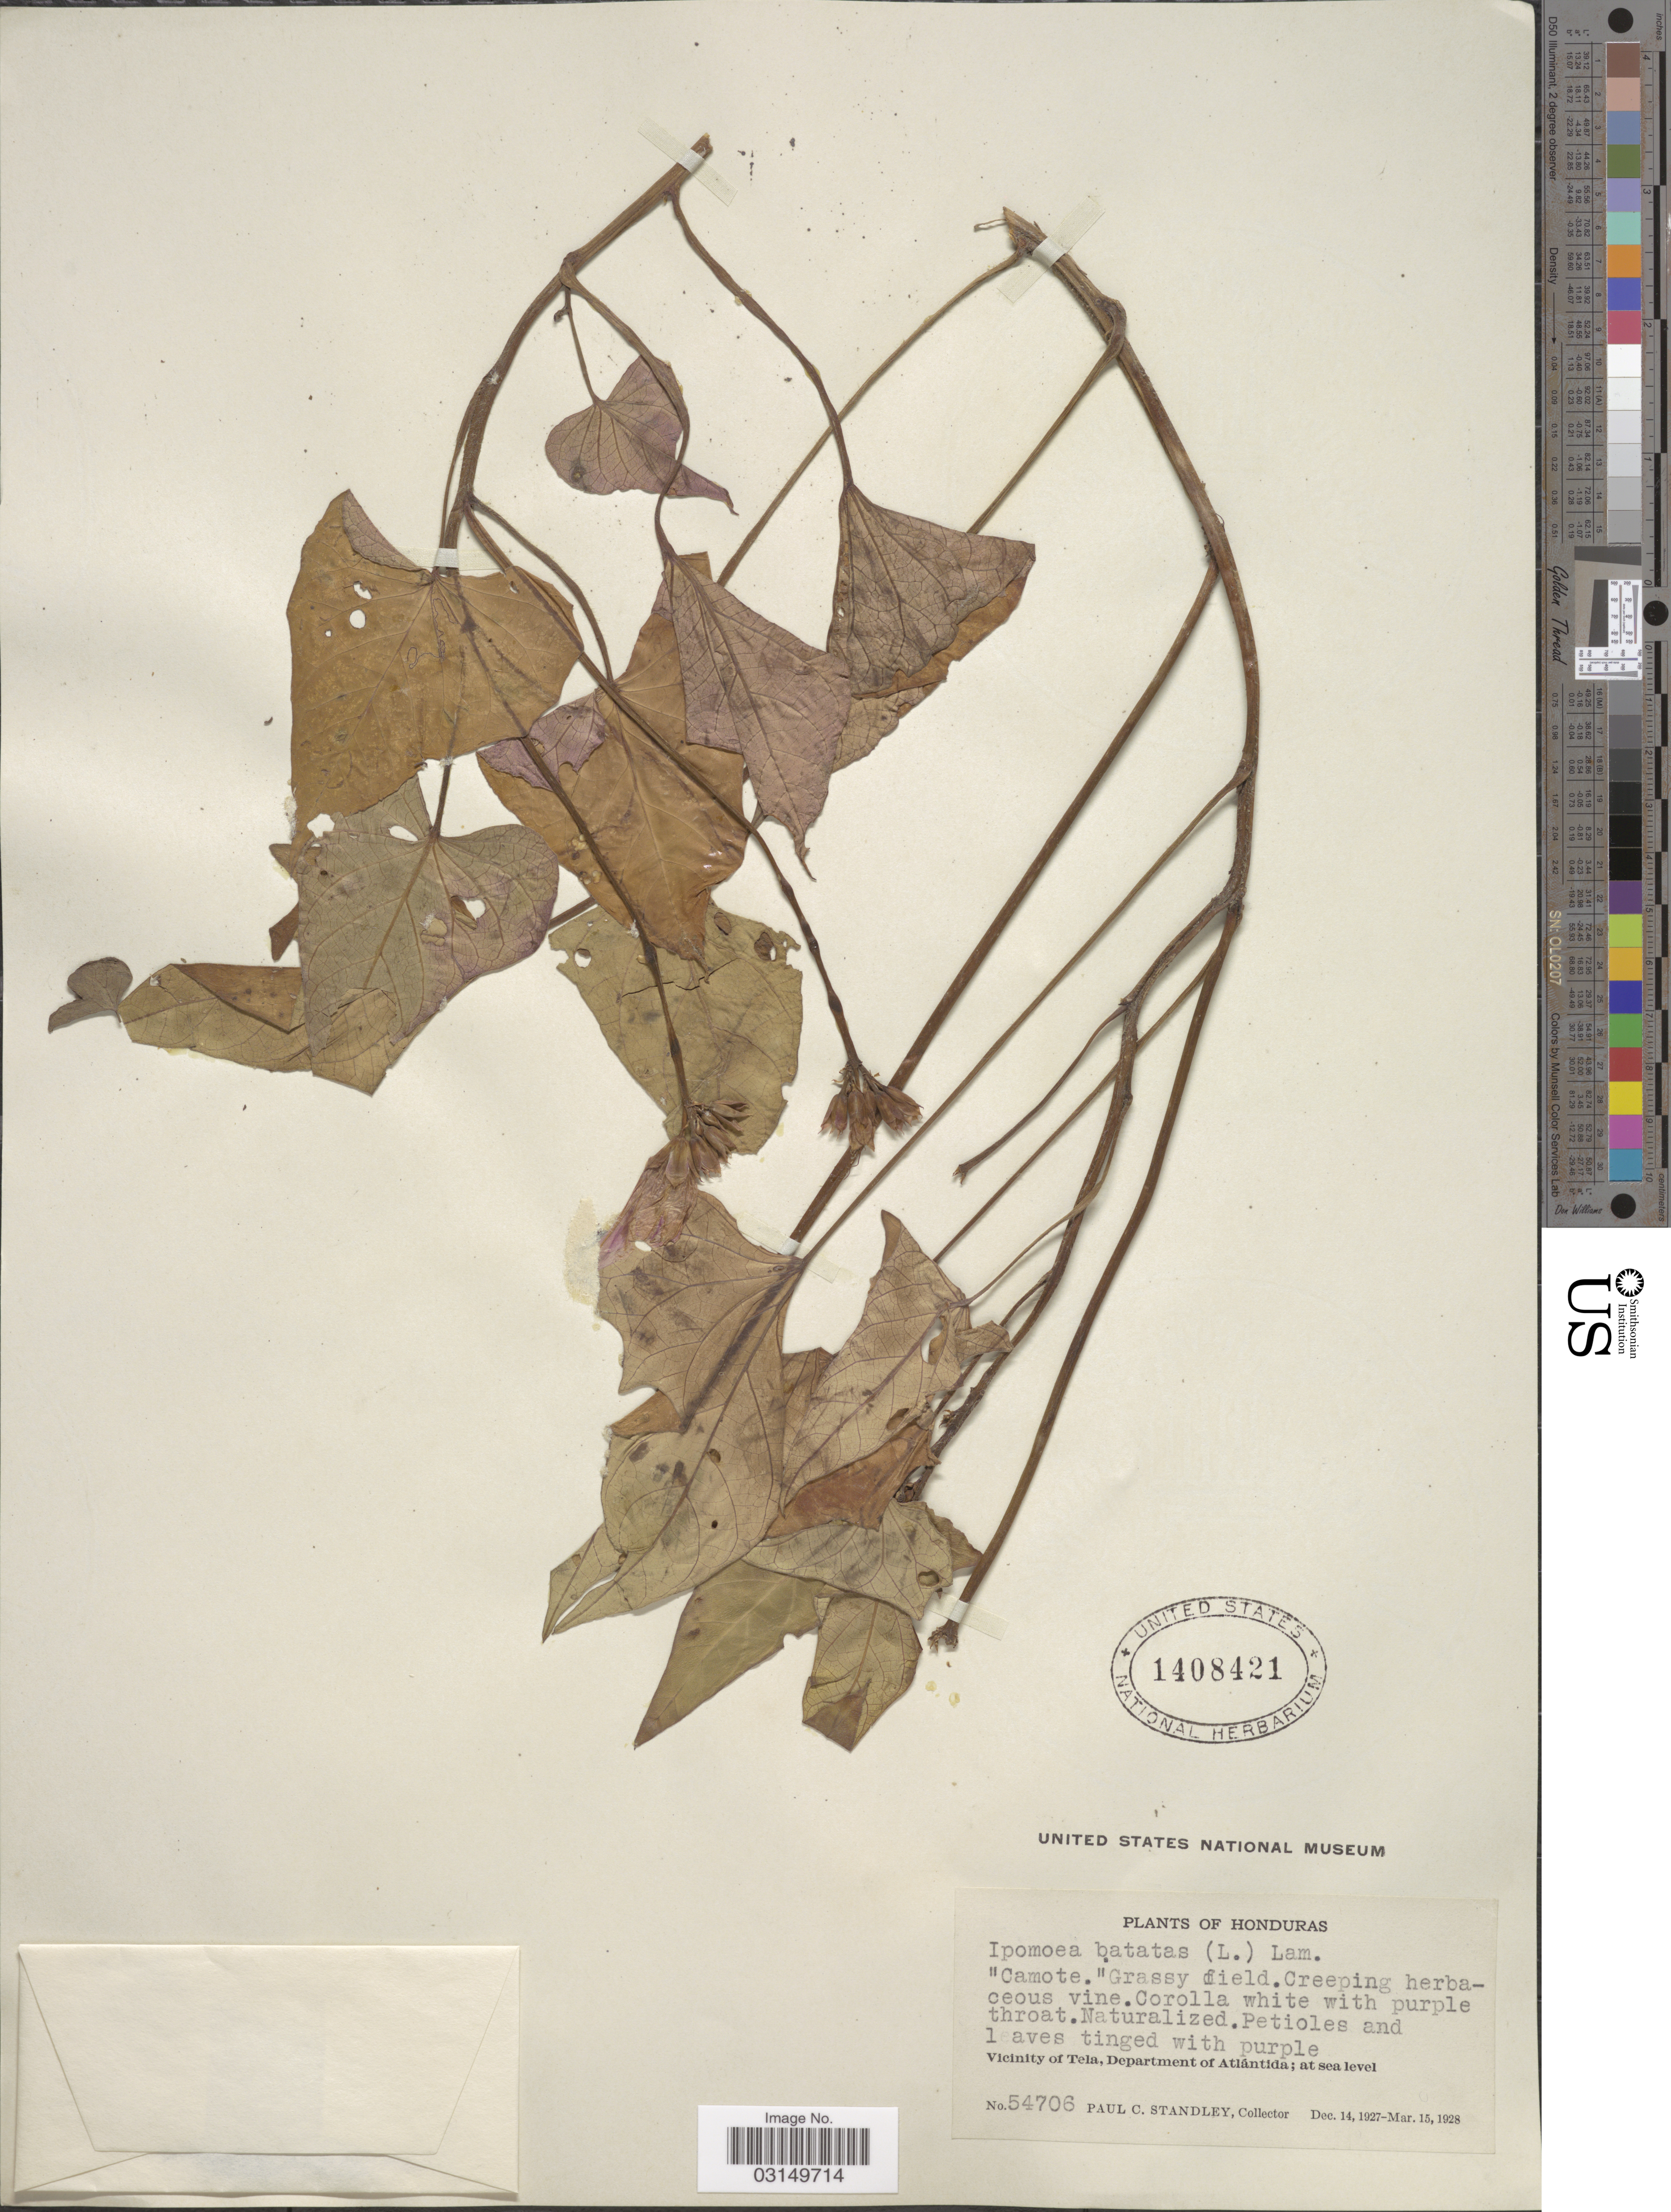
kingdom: Plantae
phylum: Tracheophyta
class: Magnoliopsida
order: Solanales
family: Convolvulaceae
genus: Ipomoea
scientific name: Ipomoea batatas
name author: (L.) Lam.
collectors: P. C. Standley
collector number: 54706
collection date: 1927-12-14/1928-03-15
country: Honduras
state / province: Atlántida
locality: Vicinity of Tela, Department of Atlántida.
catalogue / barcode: US 1408421